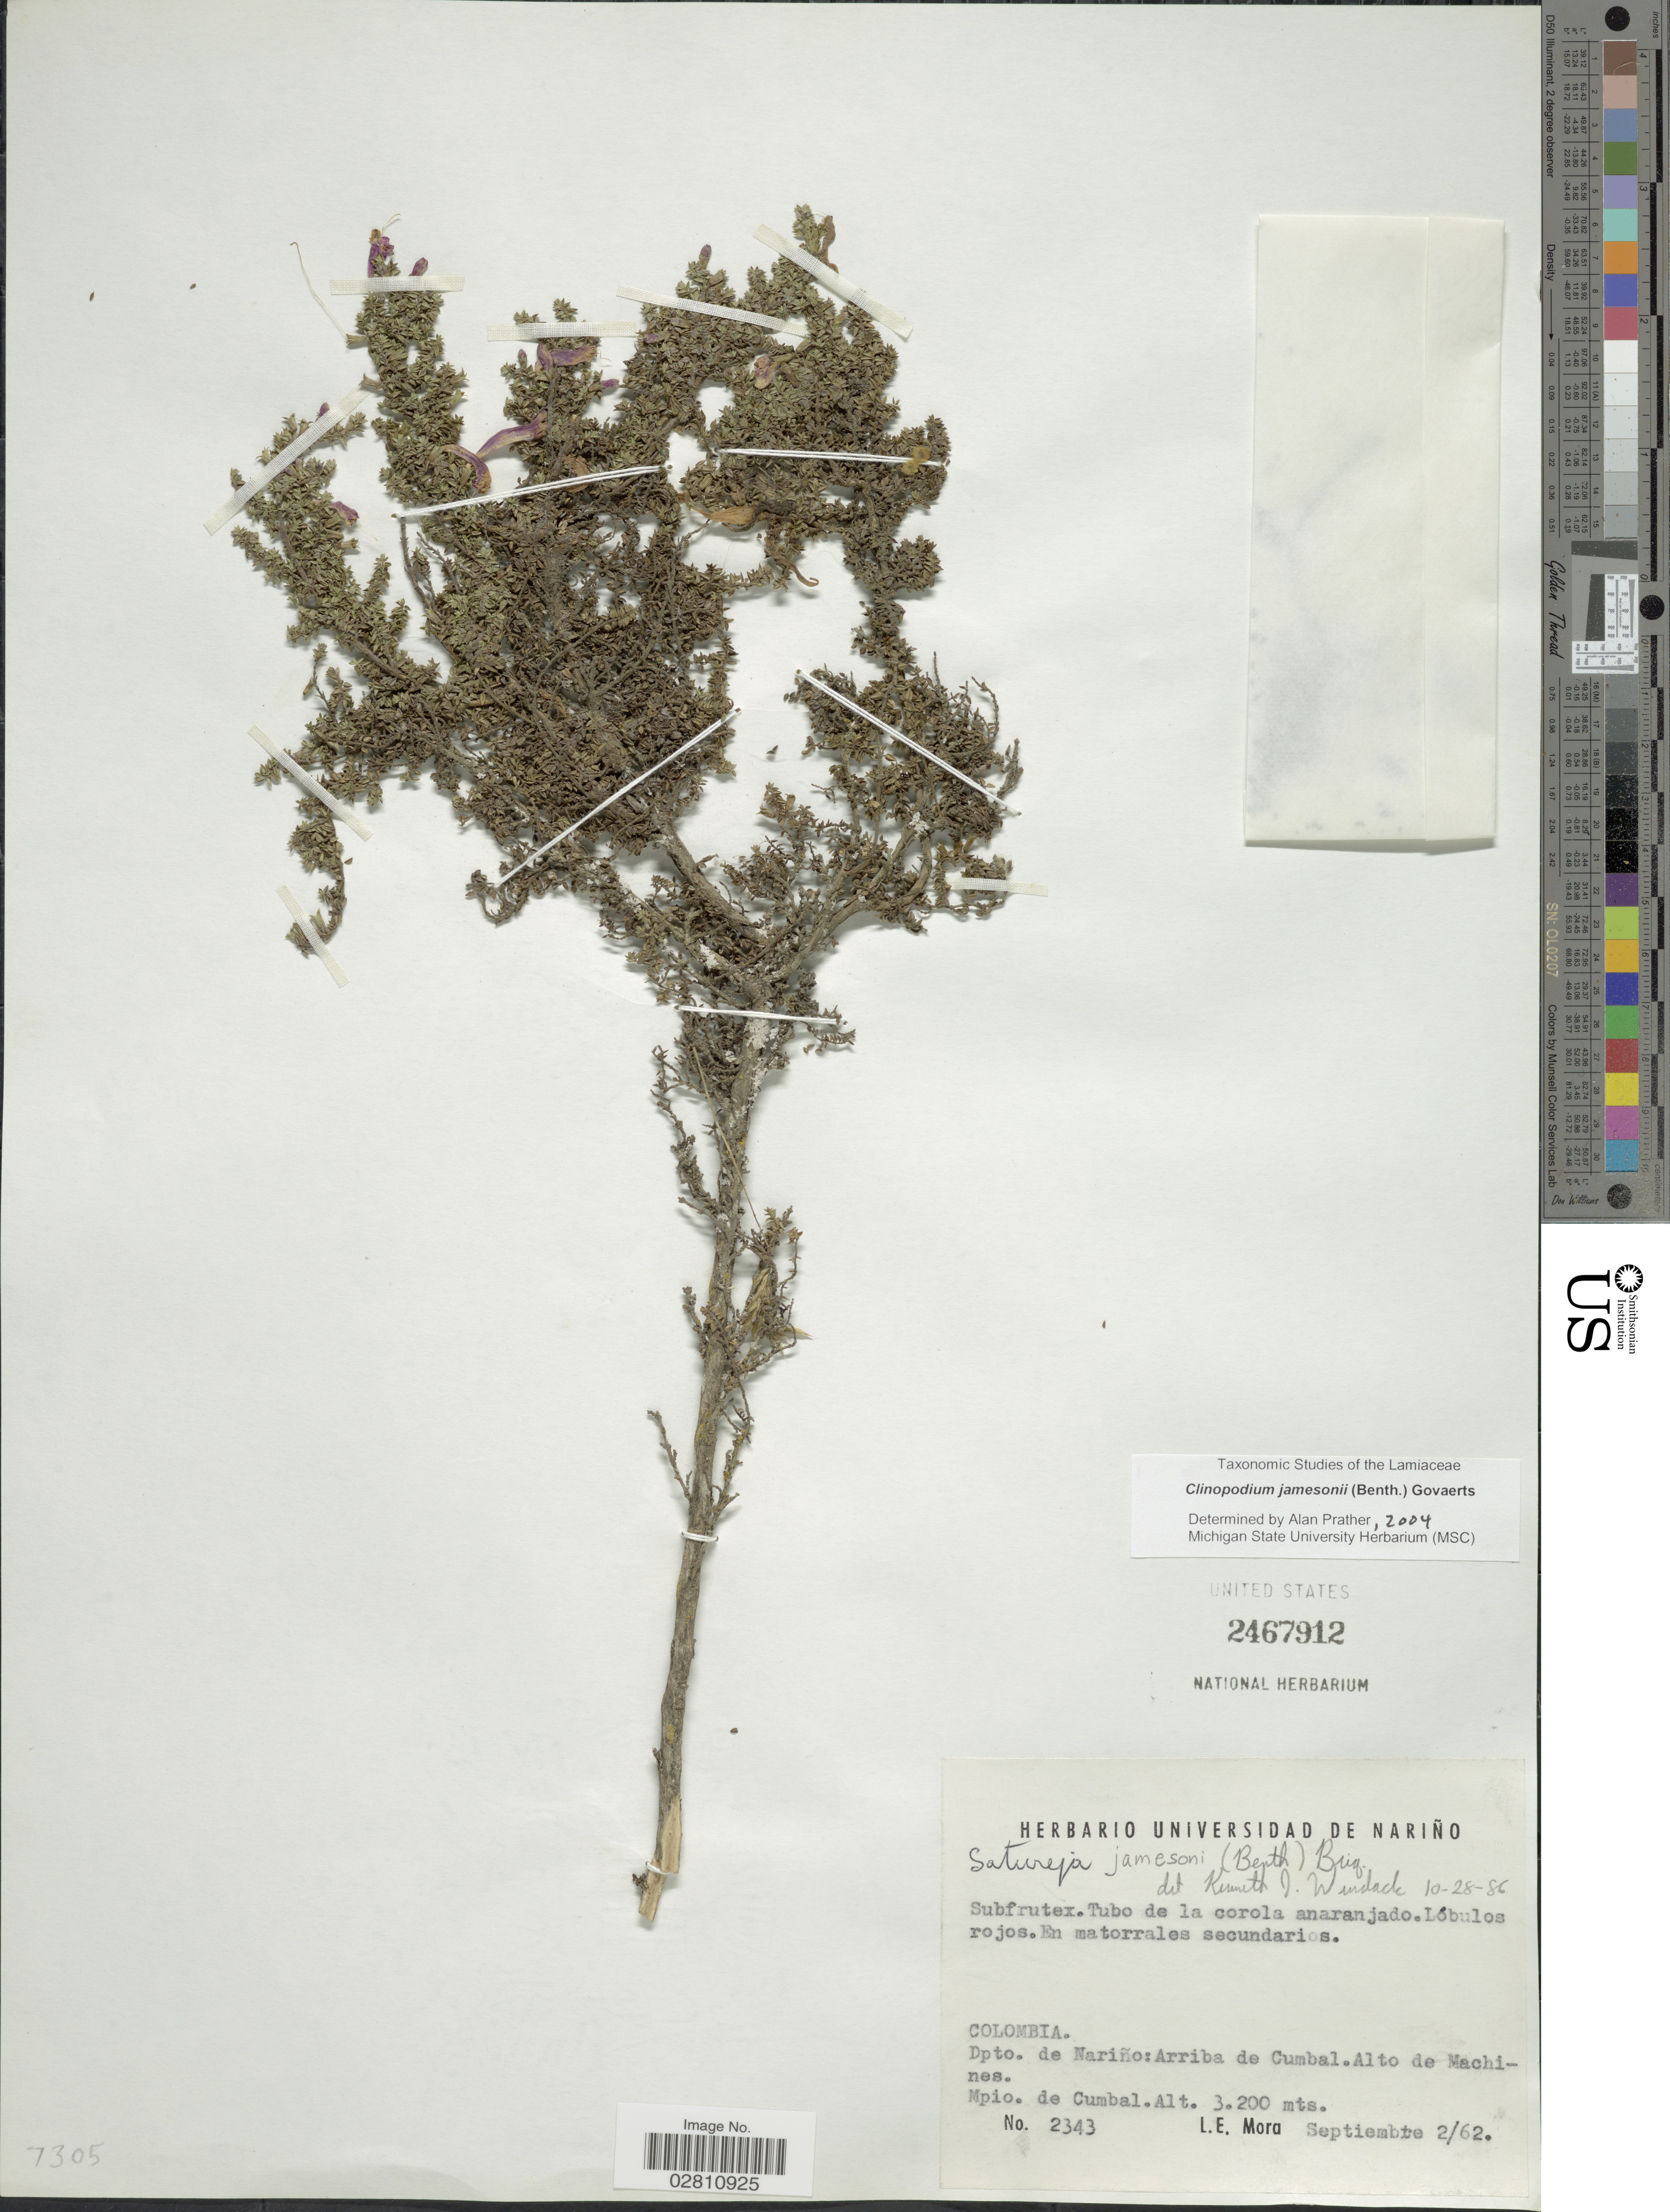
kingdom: Plantae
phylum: Tracheophyta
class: Magnoliopsida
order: Lamiales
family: Lamiaceae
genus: Clinopodium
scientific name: Clinopodium jamesonii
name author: (Benth.) Govaerts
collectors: L. Mora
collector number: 2343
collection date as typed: Transcribed d/m/y: 2/9/62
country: Colombia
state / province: Nariño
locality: Dpto. Nariño: Arriba de Cumbal. Alto de Machines. Mpio. de Cumbal.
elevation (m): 3200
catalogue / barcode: US 2467912